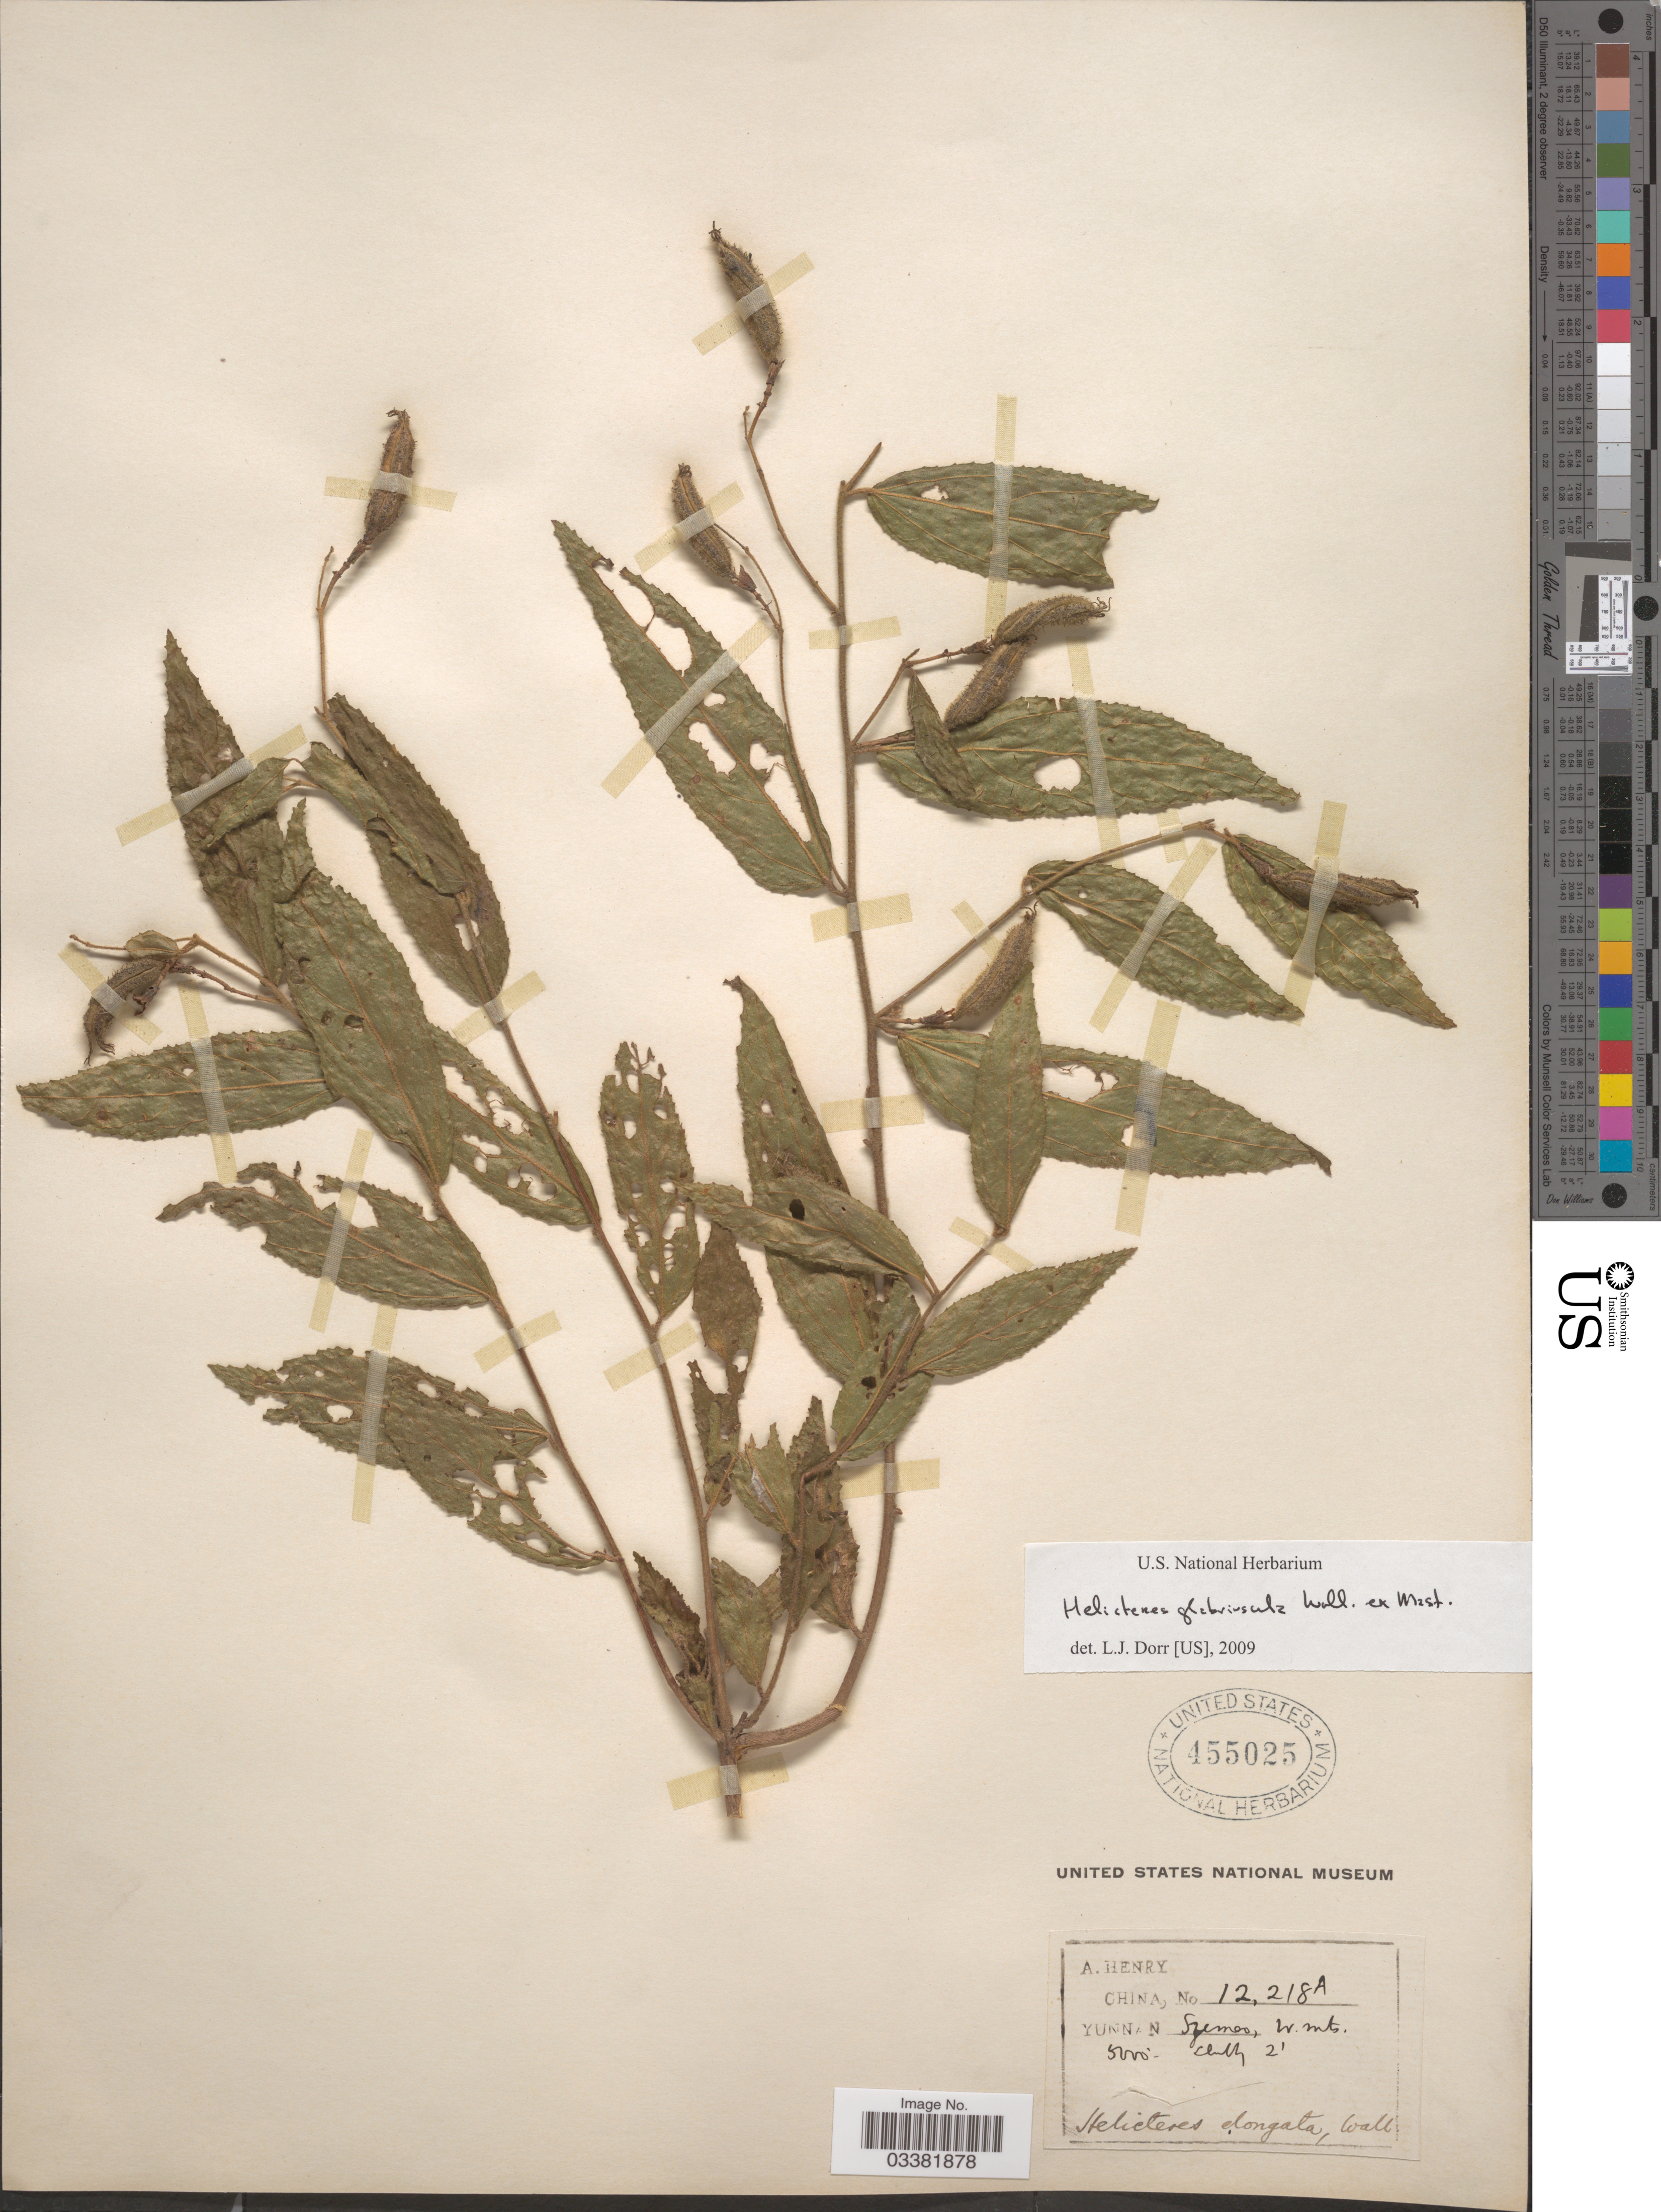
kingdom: Plantae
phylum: Tracheophyta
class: Magnoliopsida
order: Malvales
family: Malvaceae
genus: Helicteres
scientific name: Helicteres glabriuscula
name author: Wall.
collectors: A. Henry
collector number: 12218 A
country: China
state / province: Yunnan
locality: Szemao, W Mts.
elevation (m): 1524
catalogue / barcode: US 455025